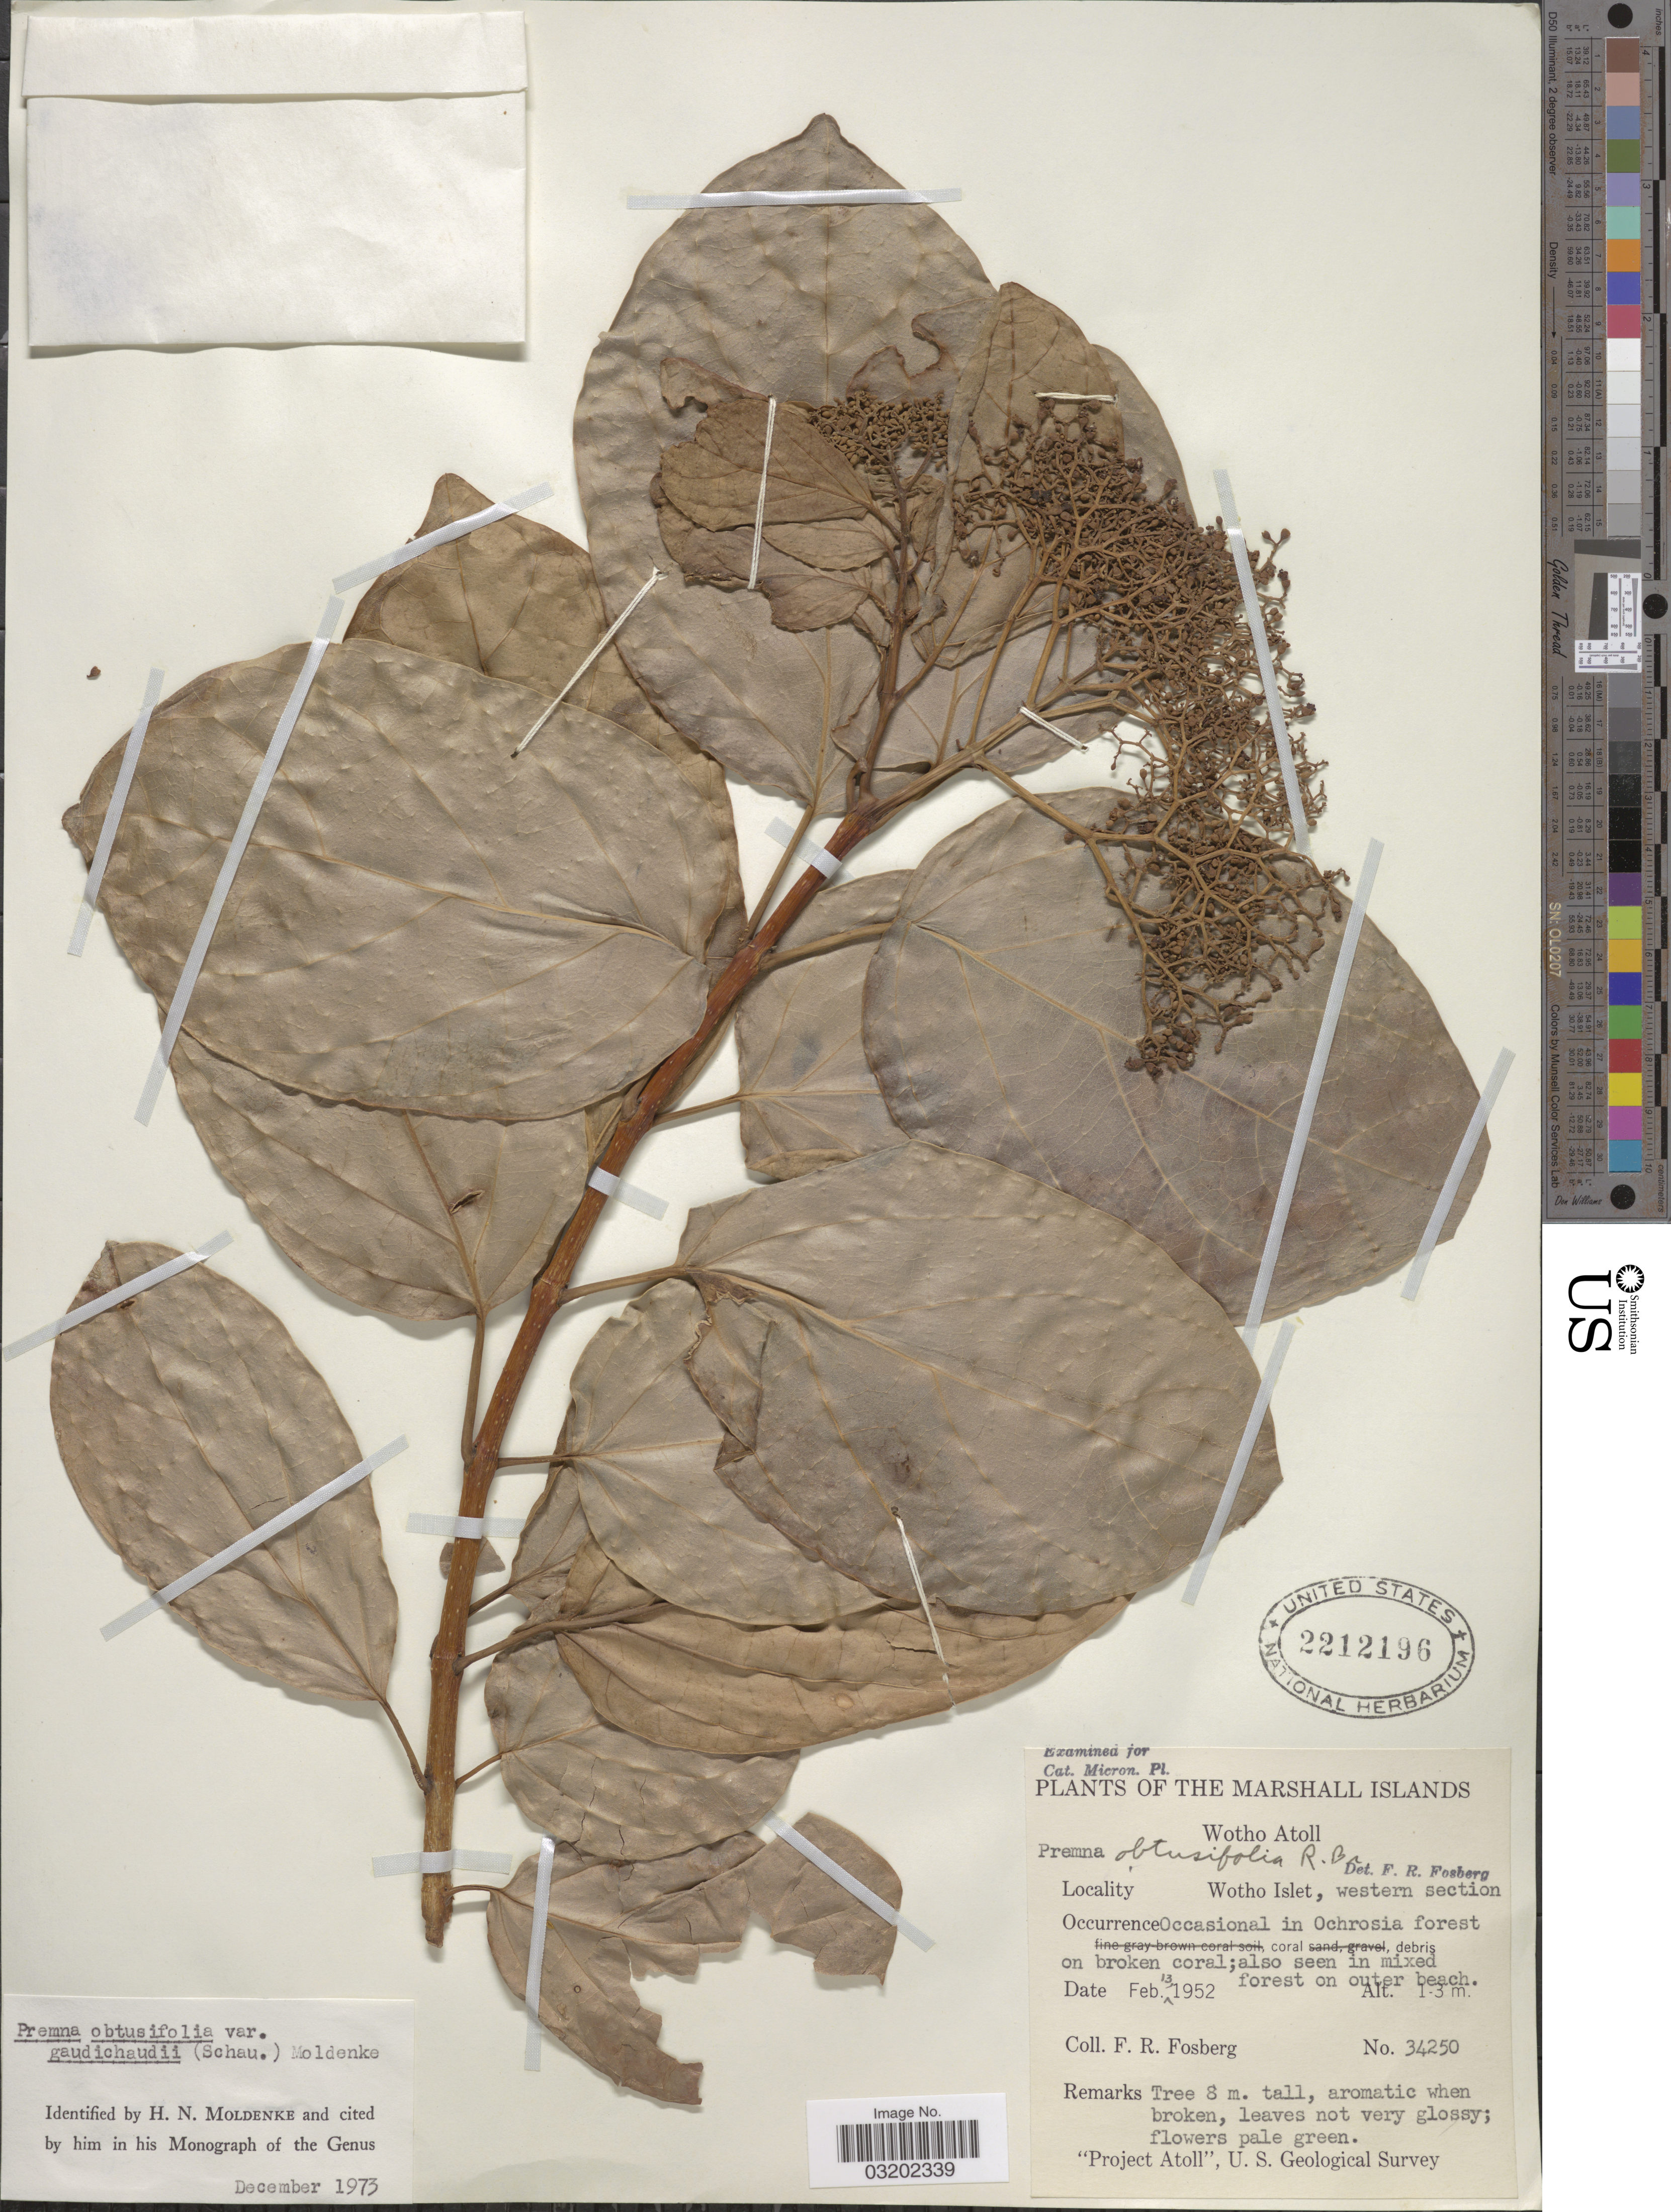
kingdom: Plantae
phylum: Tracheophyta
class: Magnoliopsida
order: Lamiales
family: Verbenaceae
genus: Stachytarpheta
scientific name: Stachytarpheta urticifolia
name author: Sims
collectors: F. R. Fosberg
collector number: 34250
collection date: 1952-02-13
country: Marshall Islands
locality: Wotho Atoll. Wotho Islet, western section.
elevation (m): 1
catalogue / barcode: US 2212196